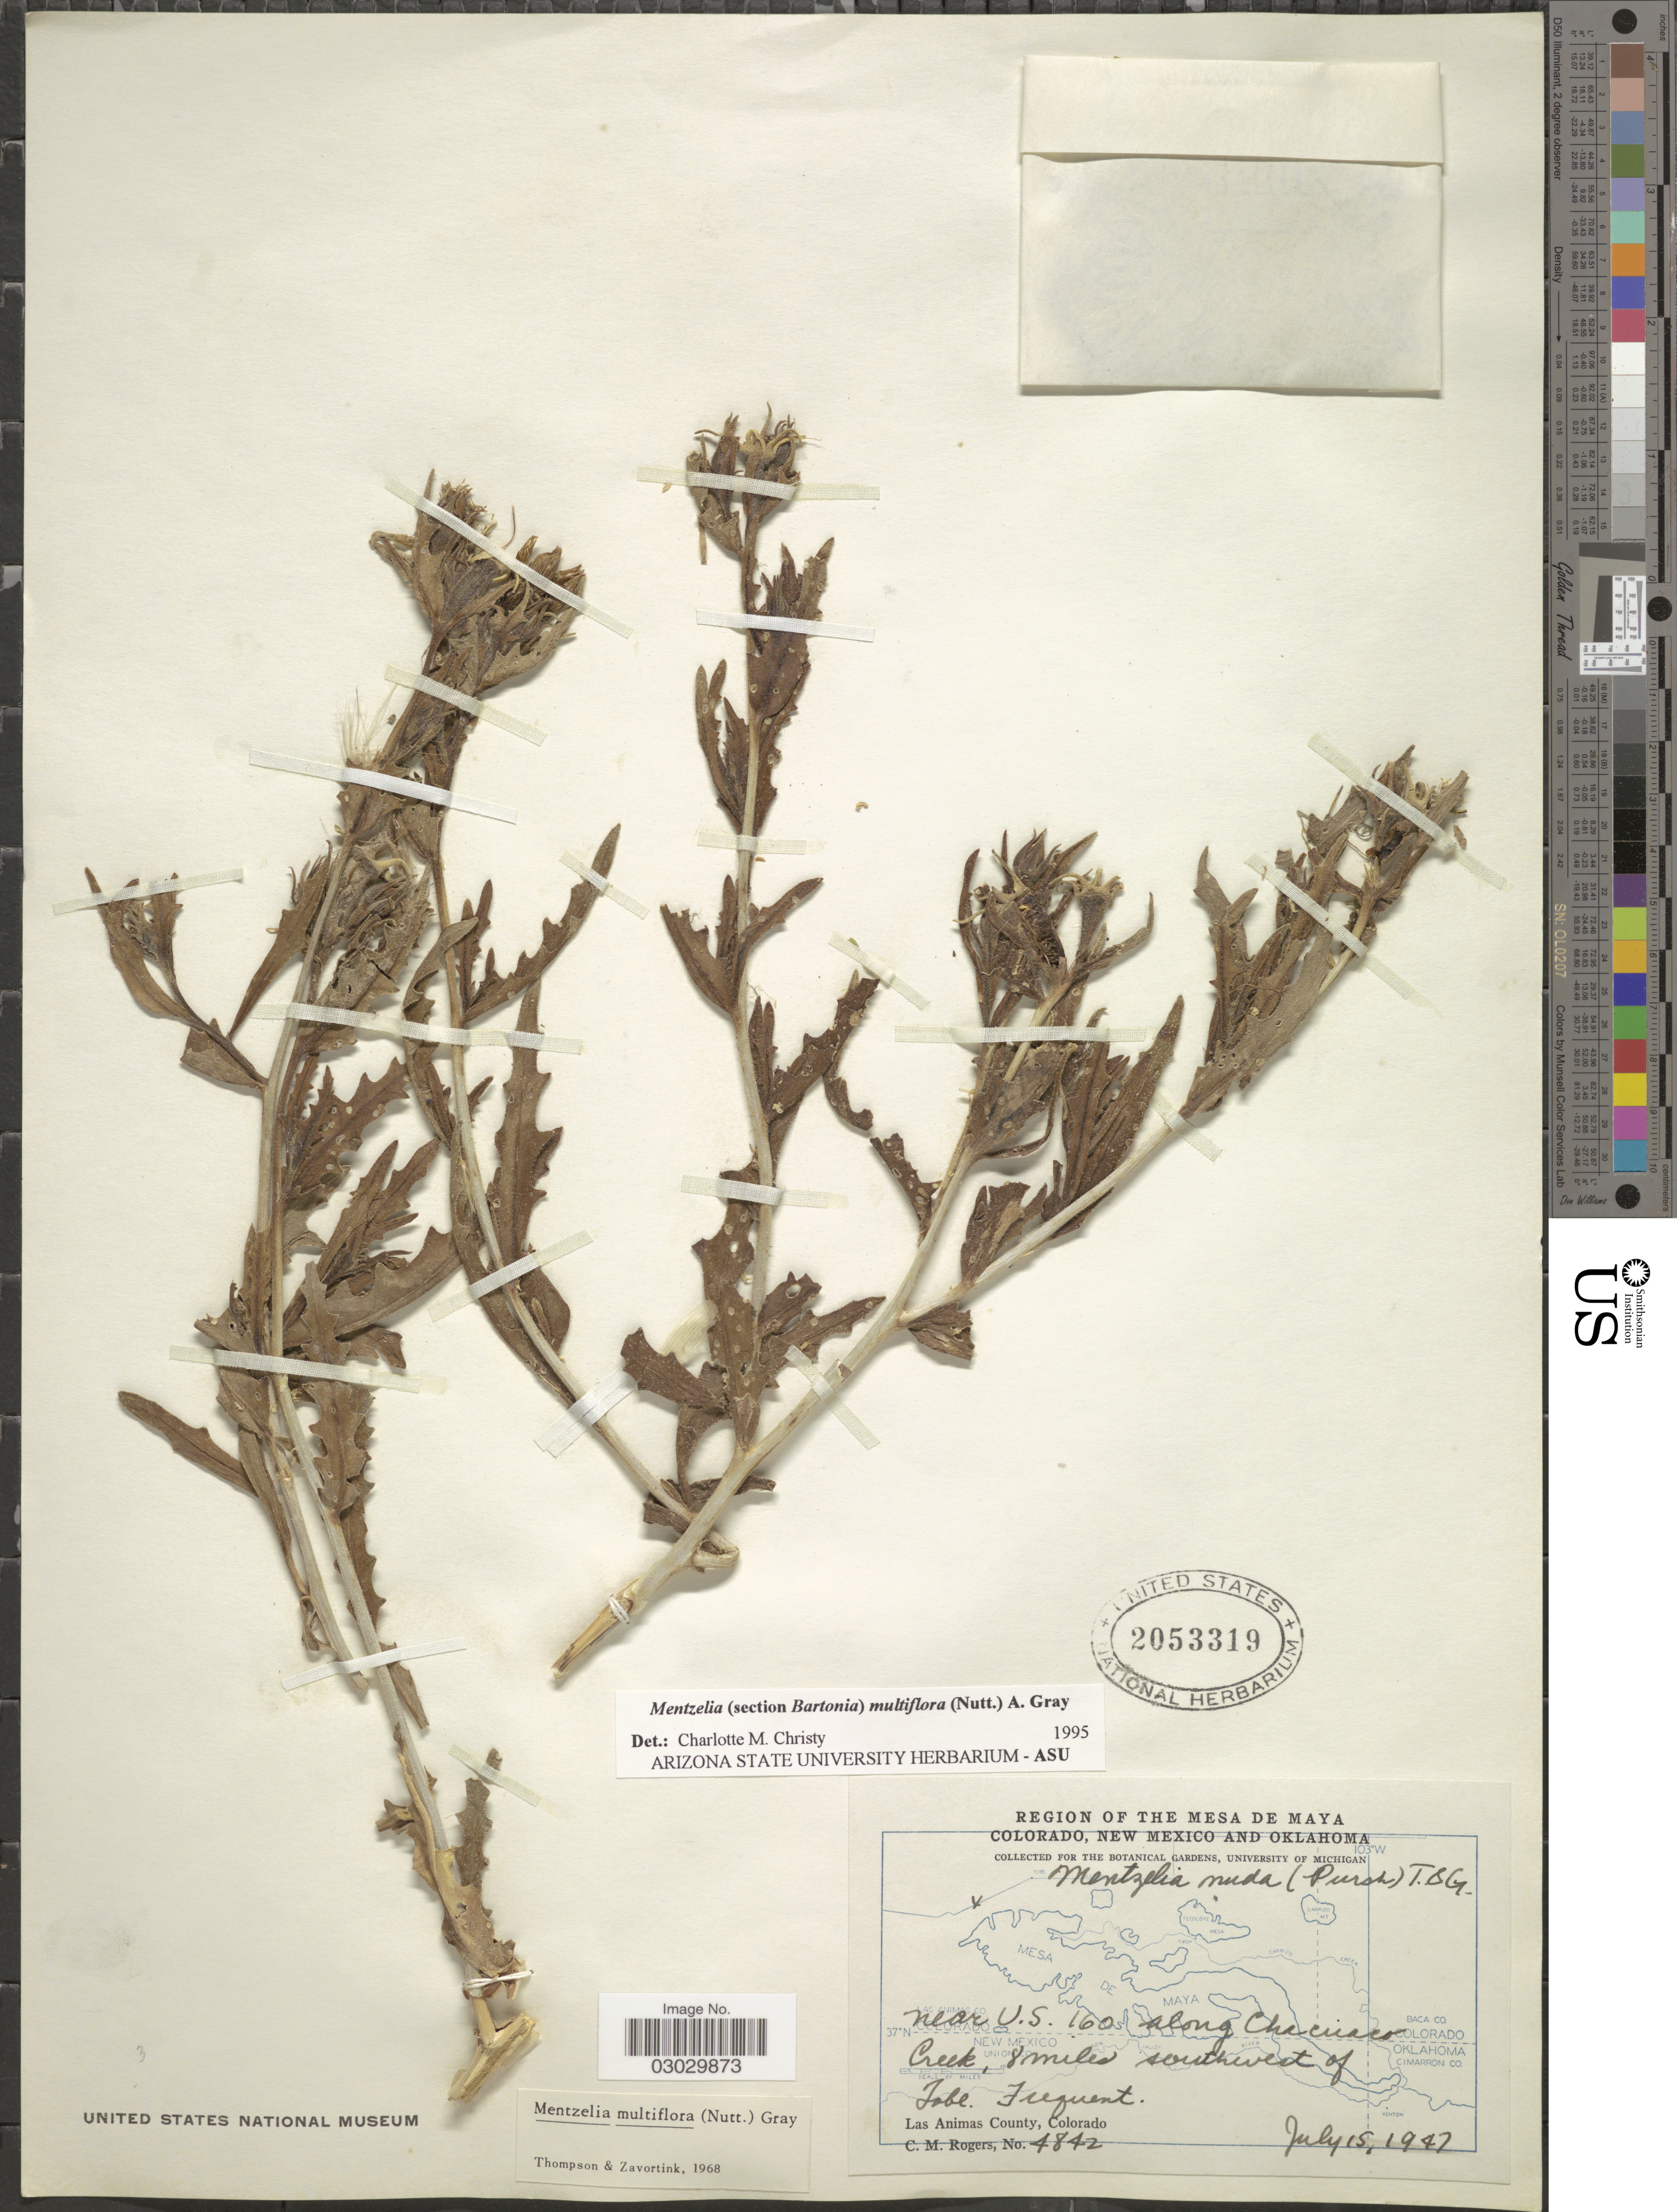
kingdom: Plantae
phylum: Tracheophyta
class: Magnoliopsida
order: Cornales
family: Loasaceae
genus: Mentzelia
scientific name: Mentzelia multiflora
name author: (Nutt.) A. Gray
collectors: C. M. Rogers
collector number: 4842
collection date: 1947-07-15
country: United States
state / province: Colorado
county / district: Las Animas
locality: Near U.S. 160 along Chacuaco Creek, 8 miles southwest of Tobe, Las Animas County.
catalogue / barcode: US 2053319